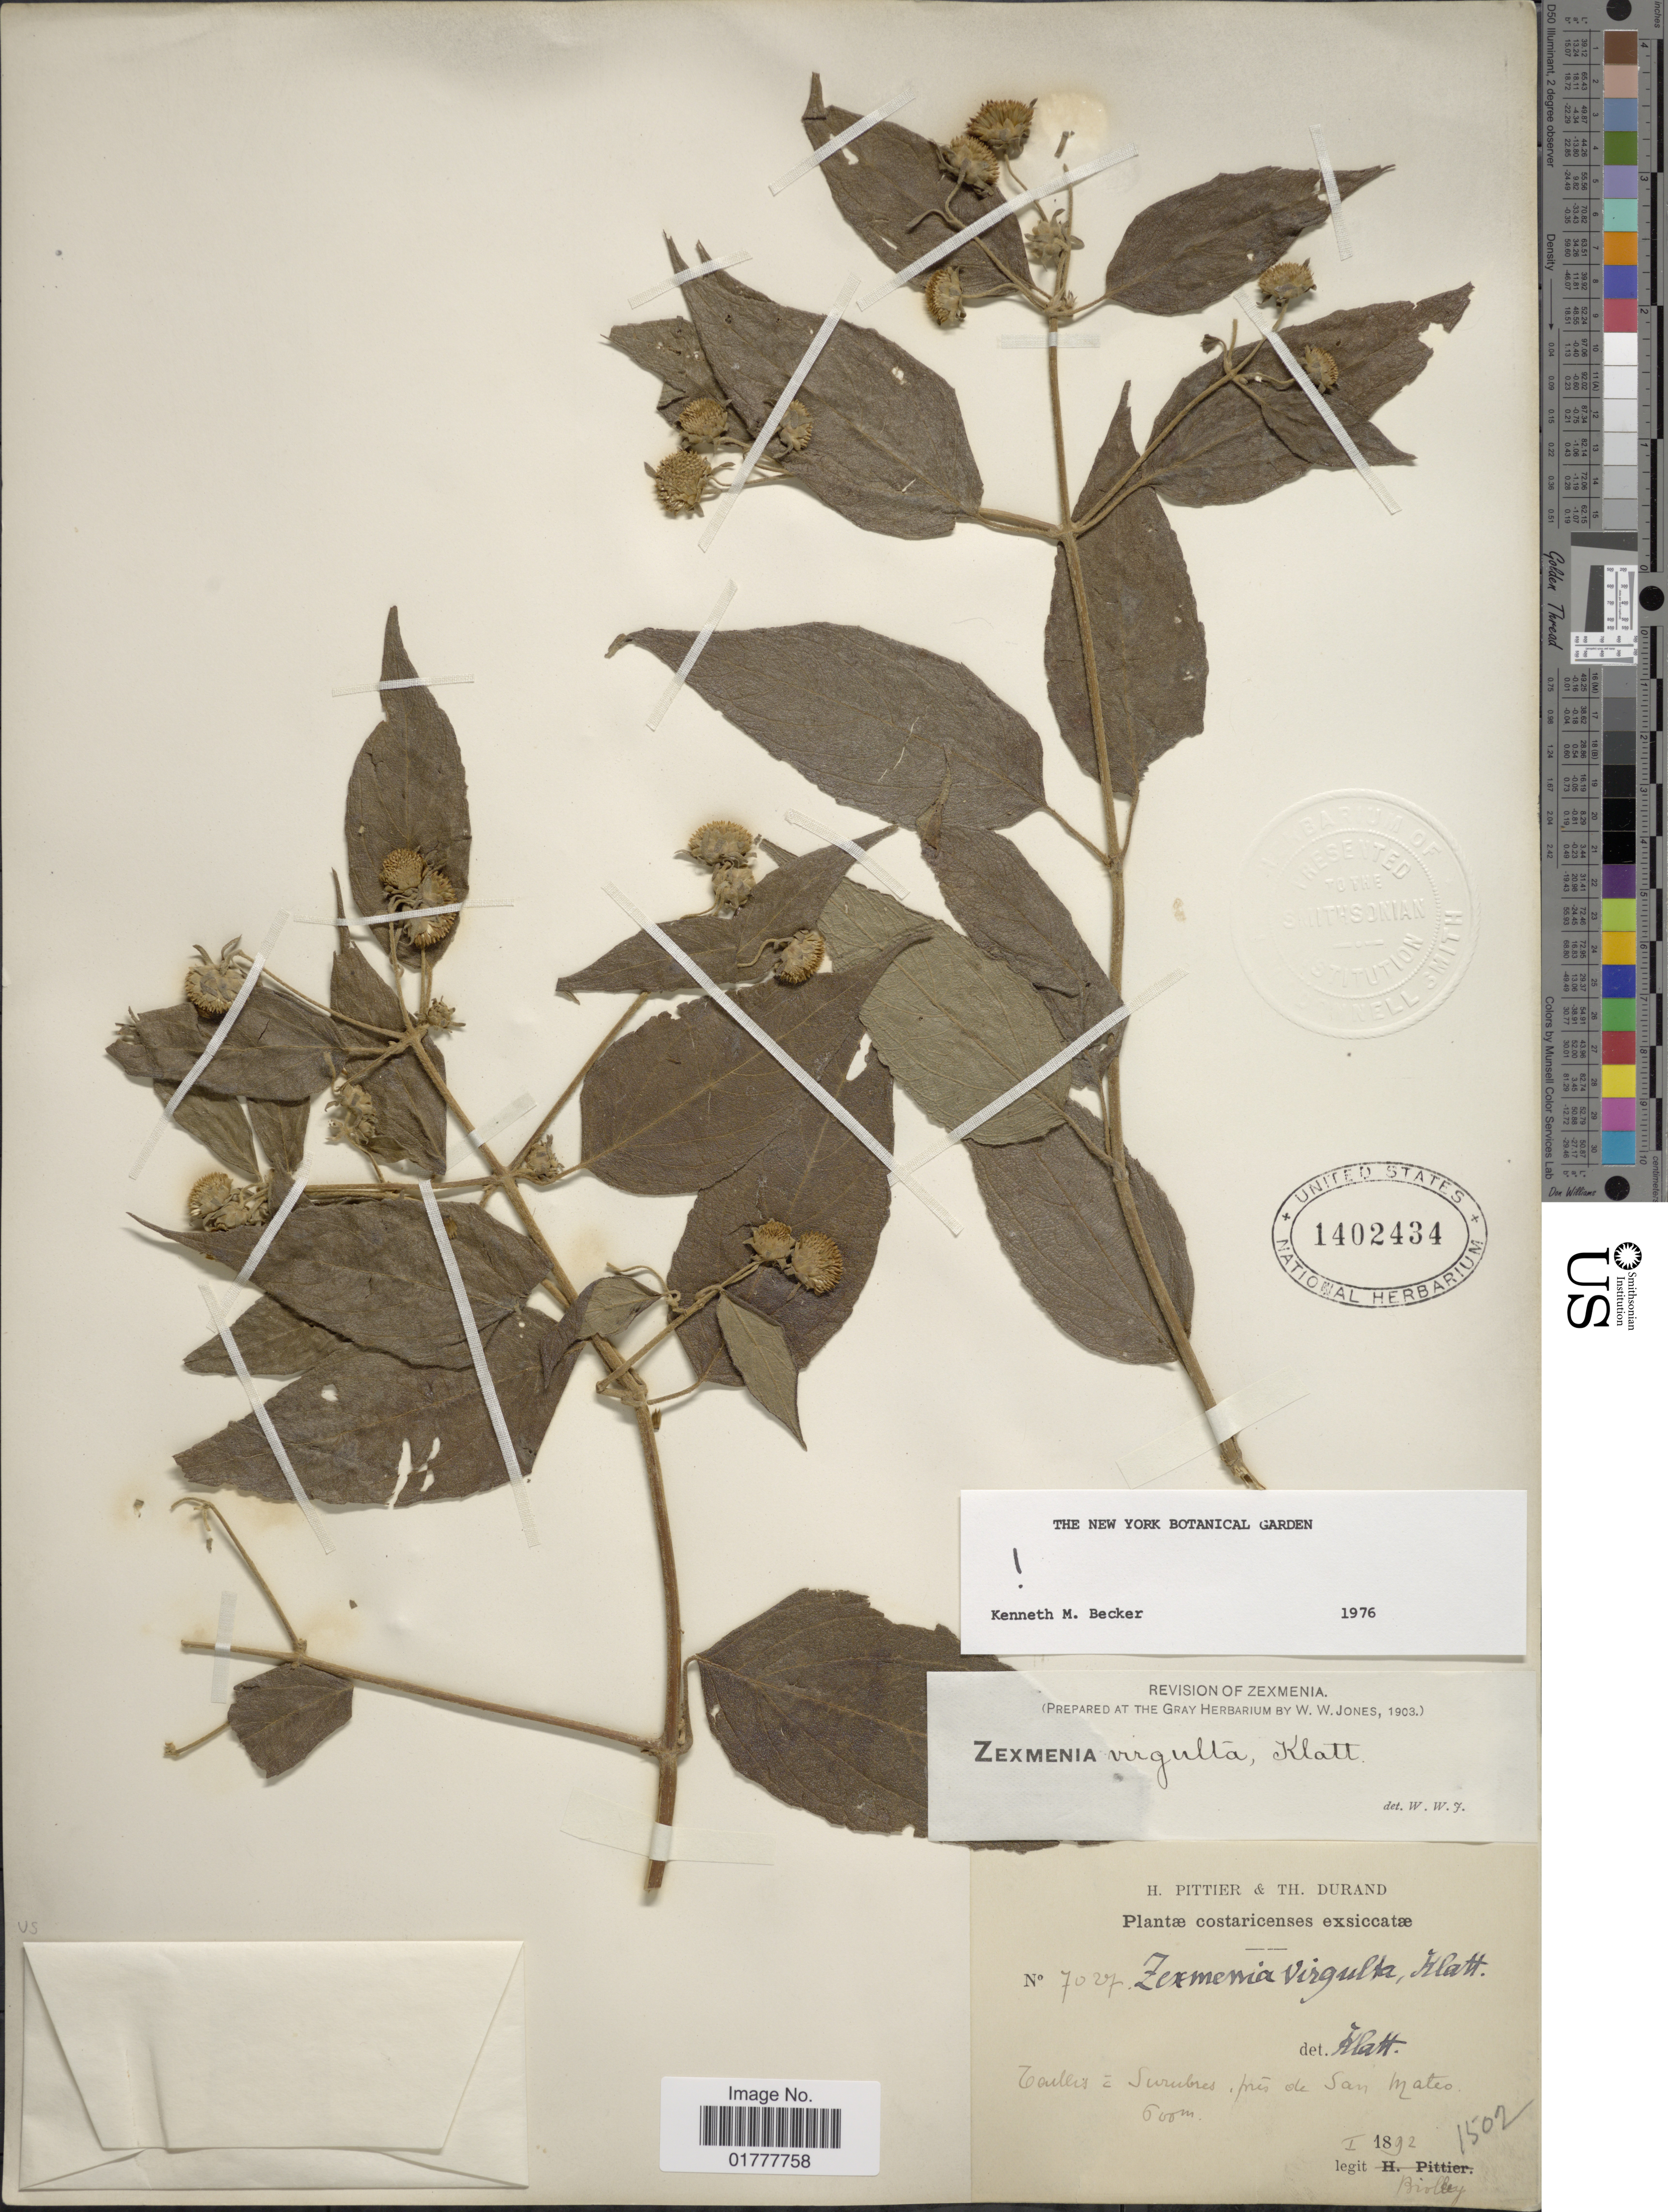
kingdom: Plantae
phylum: Tracheophyta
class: Magnoliopsida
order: Asterales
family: Asteraceae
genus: Zexmenia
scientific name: Zexmenia virgulta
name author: Klatt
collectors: Biolley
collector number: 7027/1502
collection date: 1892-01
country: Costa Rica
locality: Toules - Surubes, pres de San Mateo.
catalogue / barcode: US 1402434